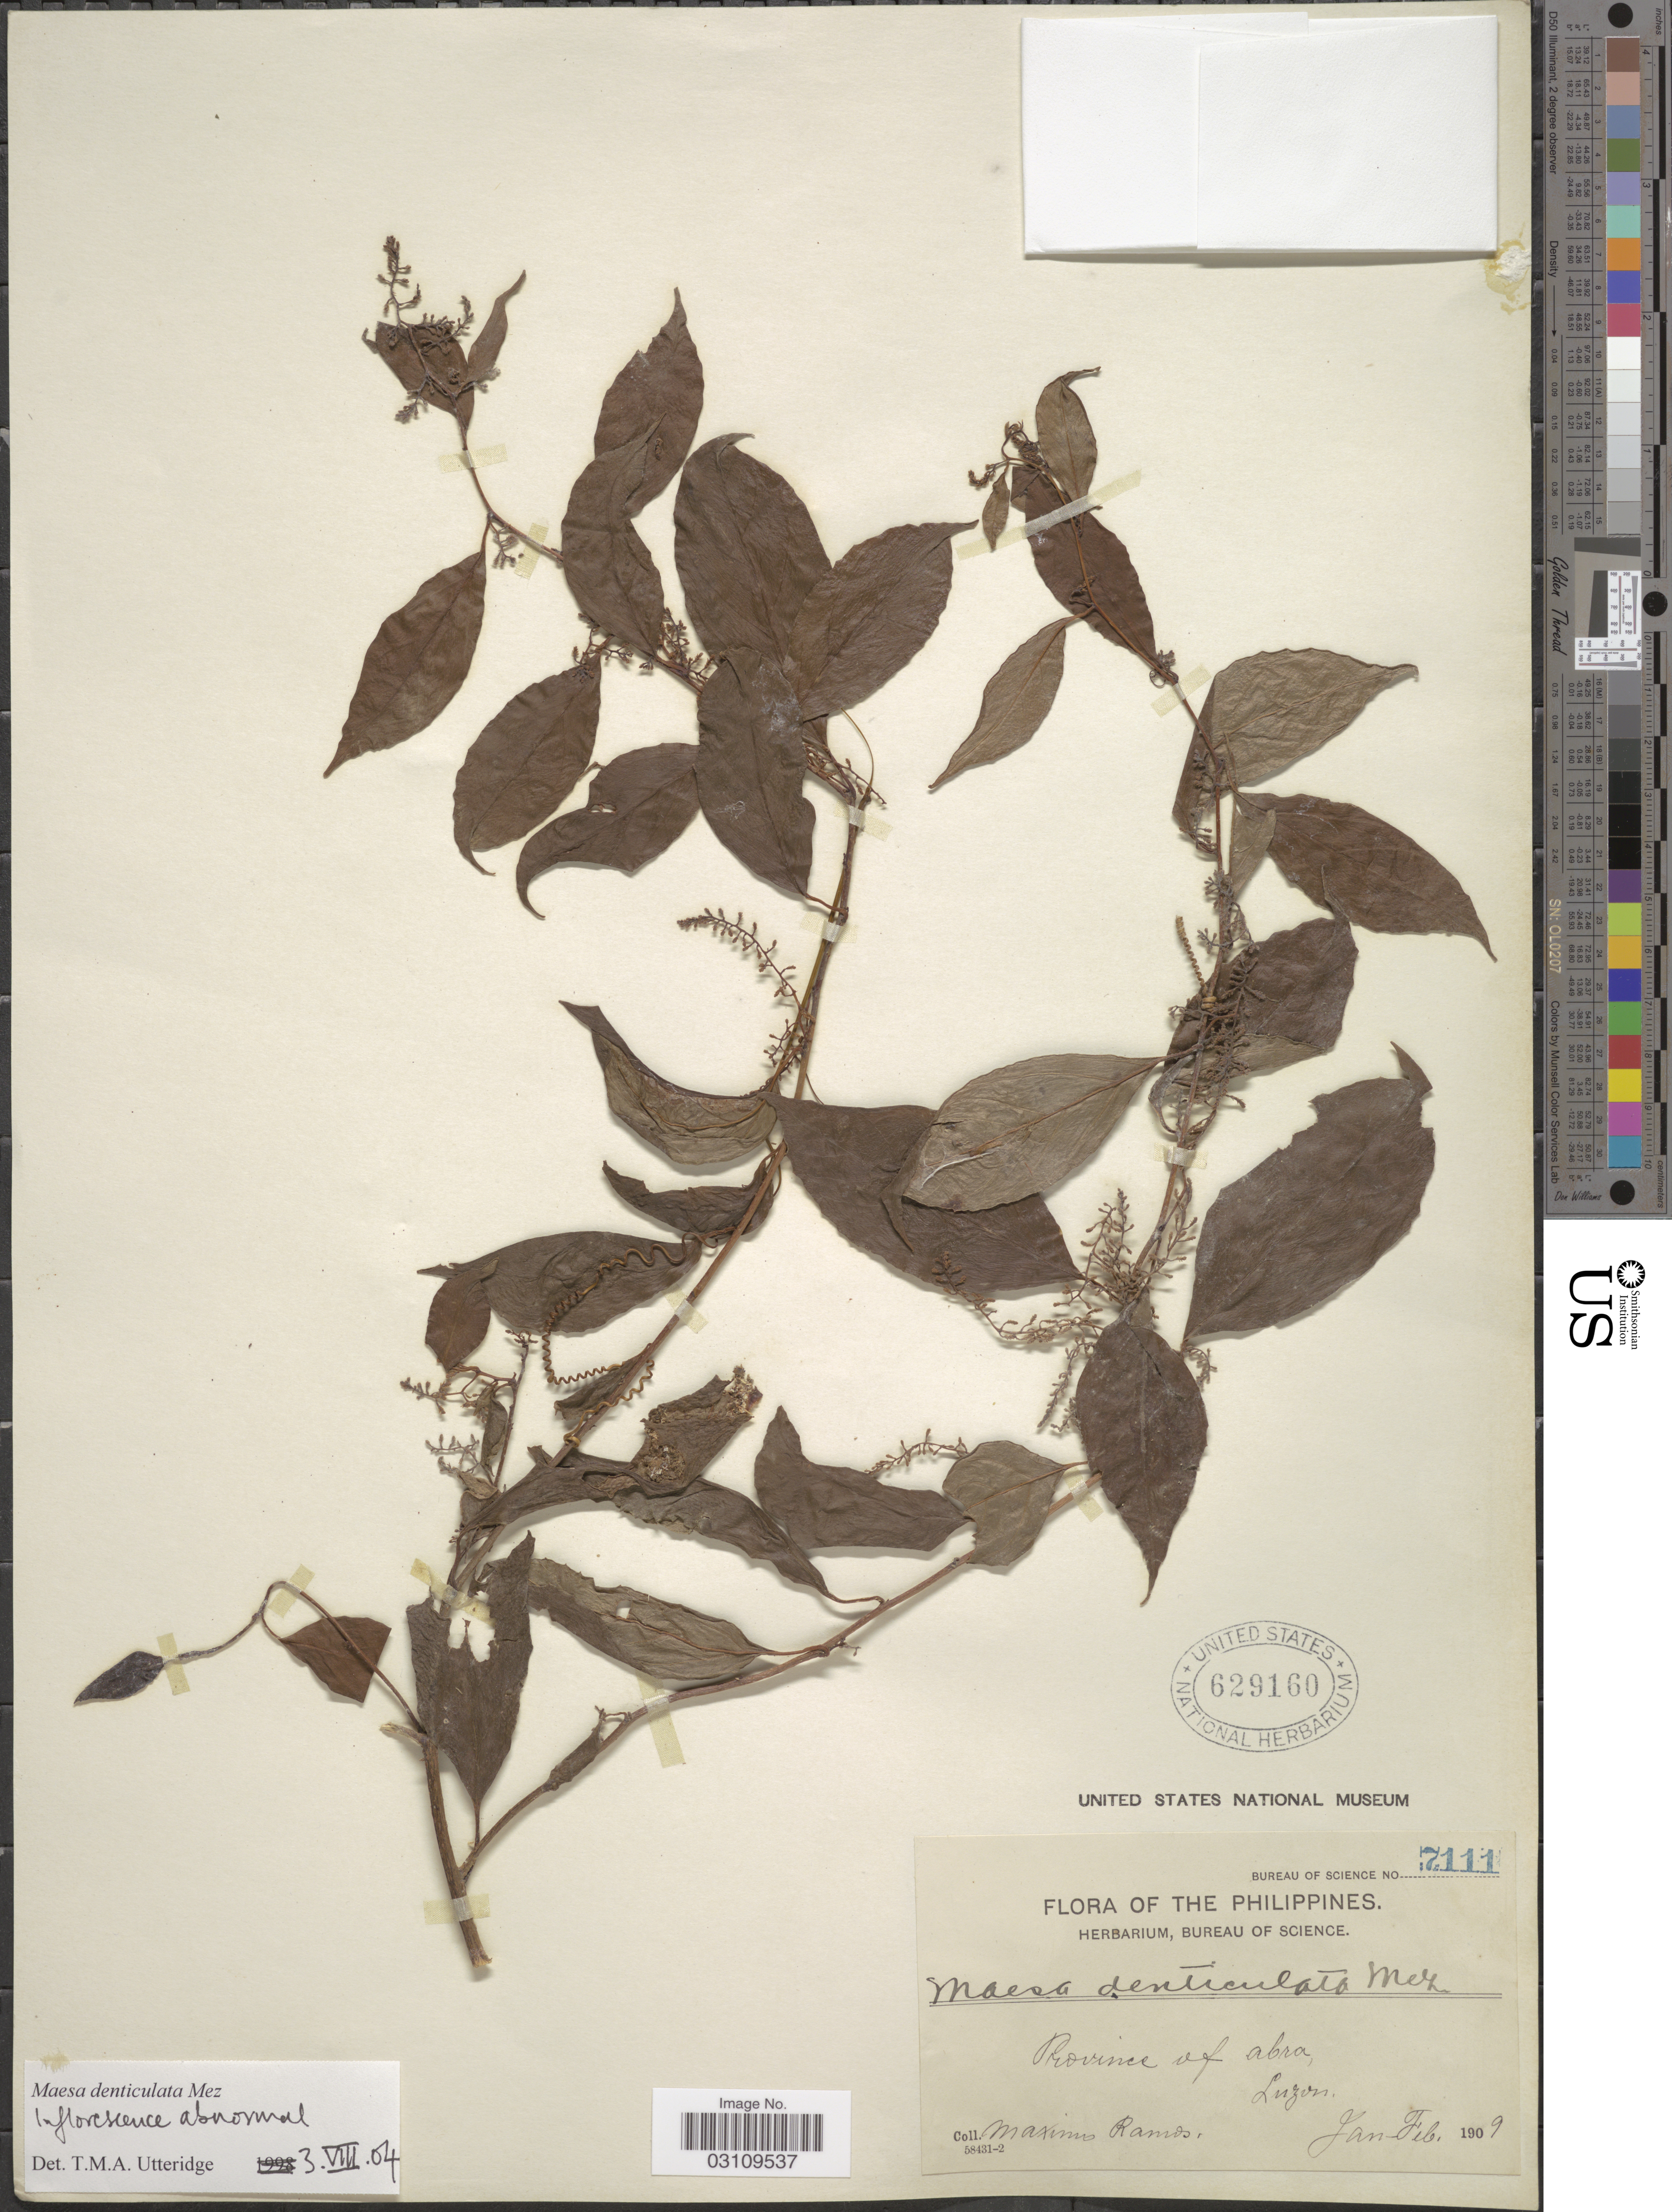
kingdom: Plantae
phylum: Tracheophyta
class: Magnoliopsida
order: Ericales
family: Primulaceae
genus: Maesa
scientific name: Maesa denticulata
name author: Mez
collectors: M. Ramos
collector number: Bureau of Science 7111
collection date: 1909-01/1909-02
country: Philippines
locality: Province of Abra, Luzon.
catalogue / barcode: US 629160